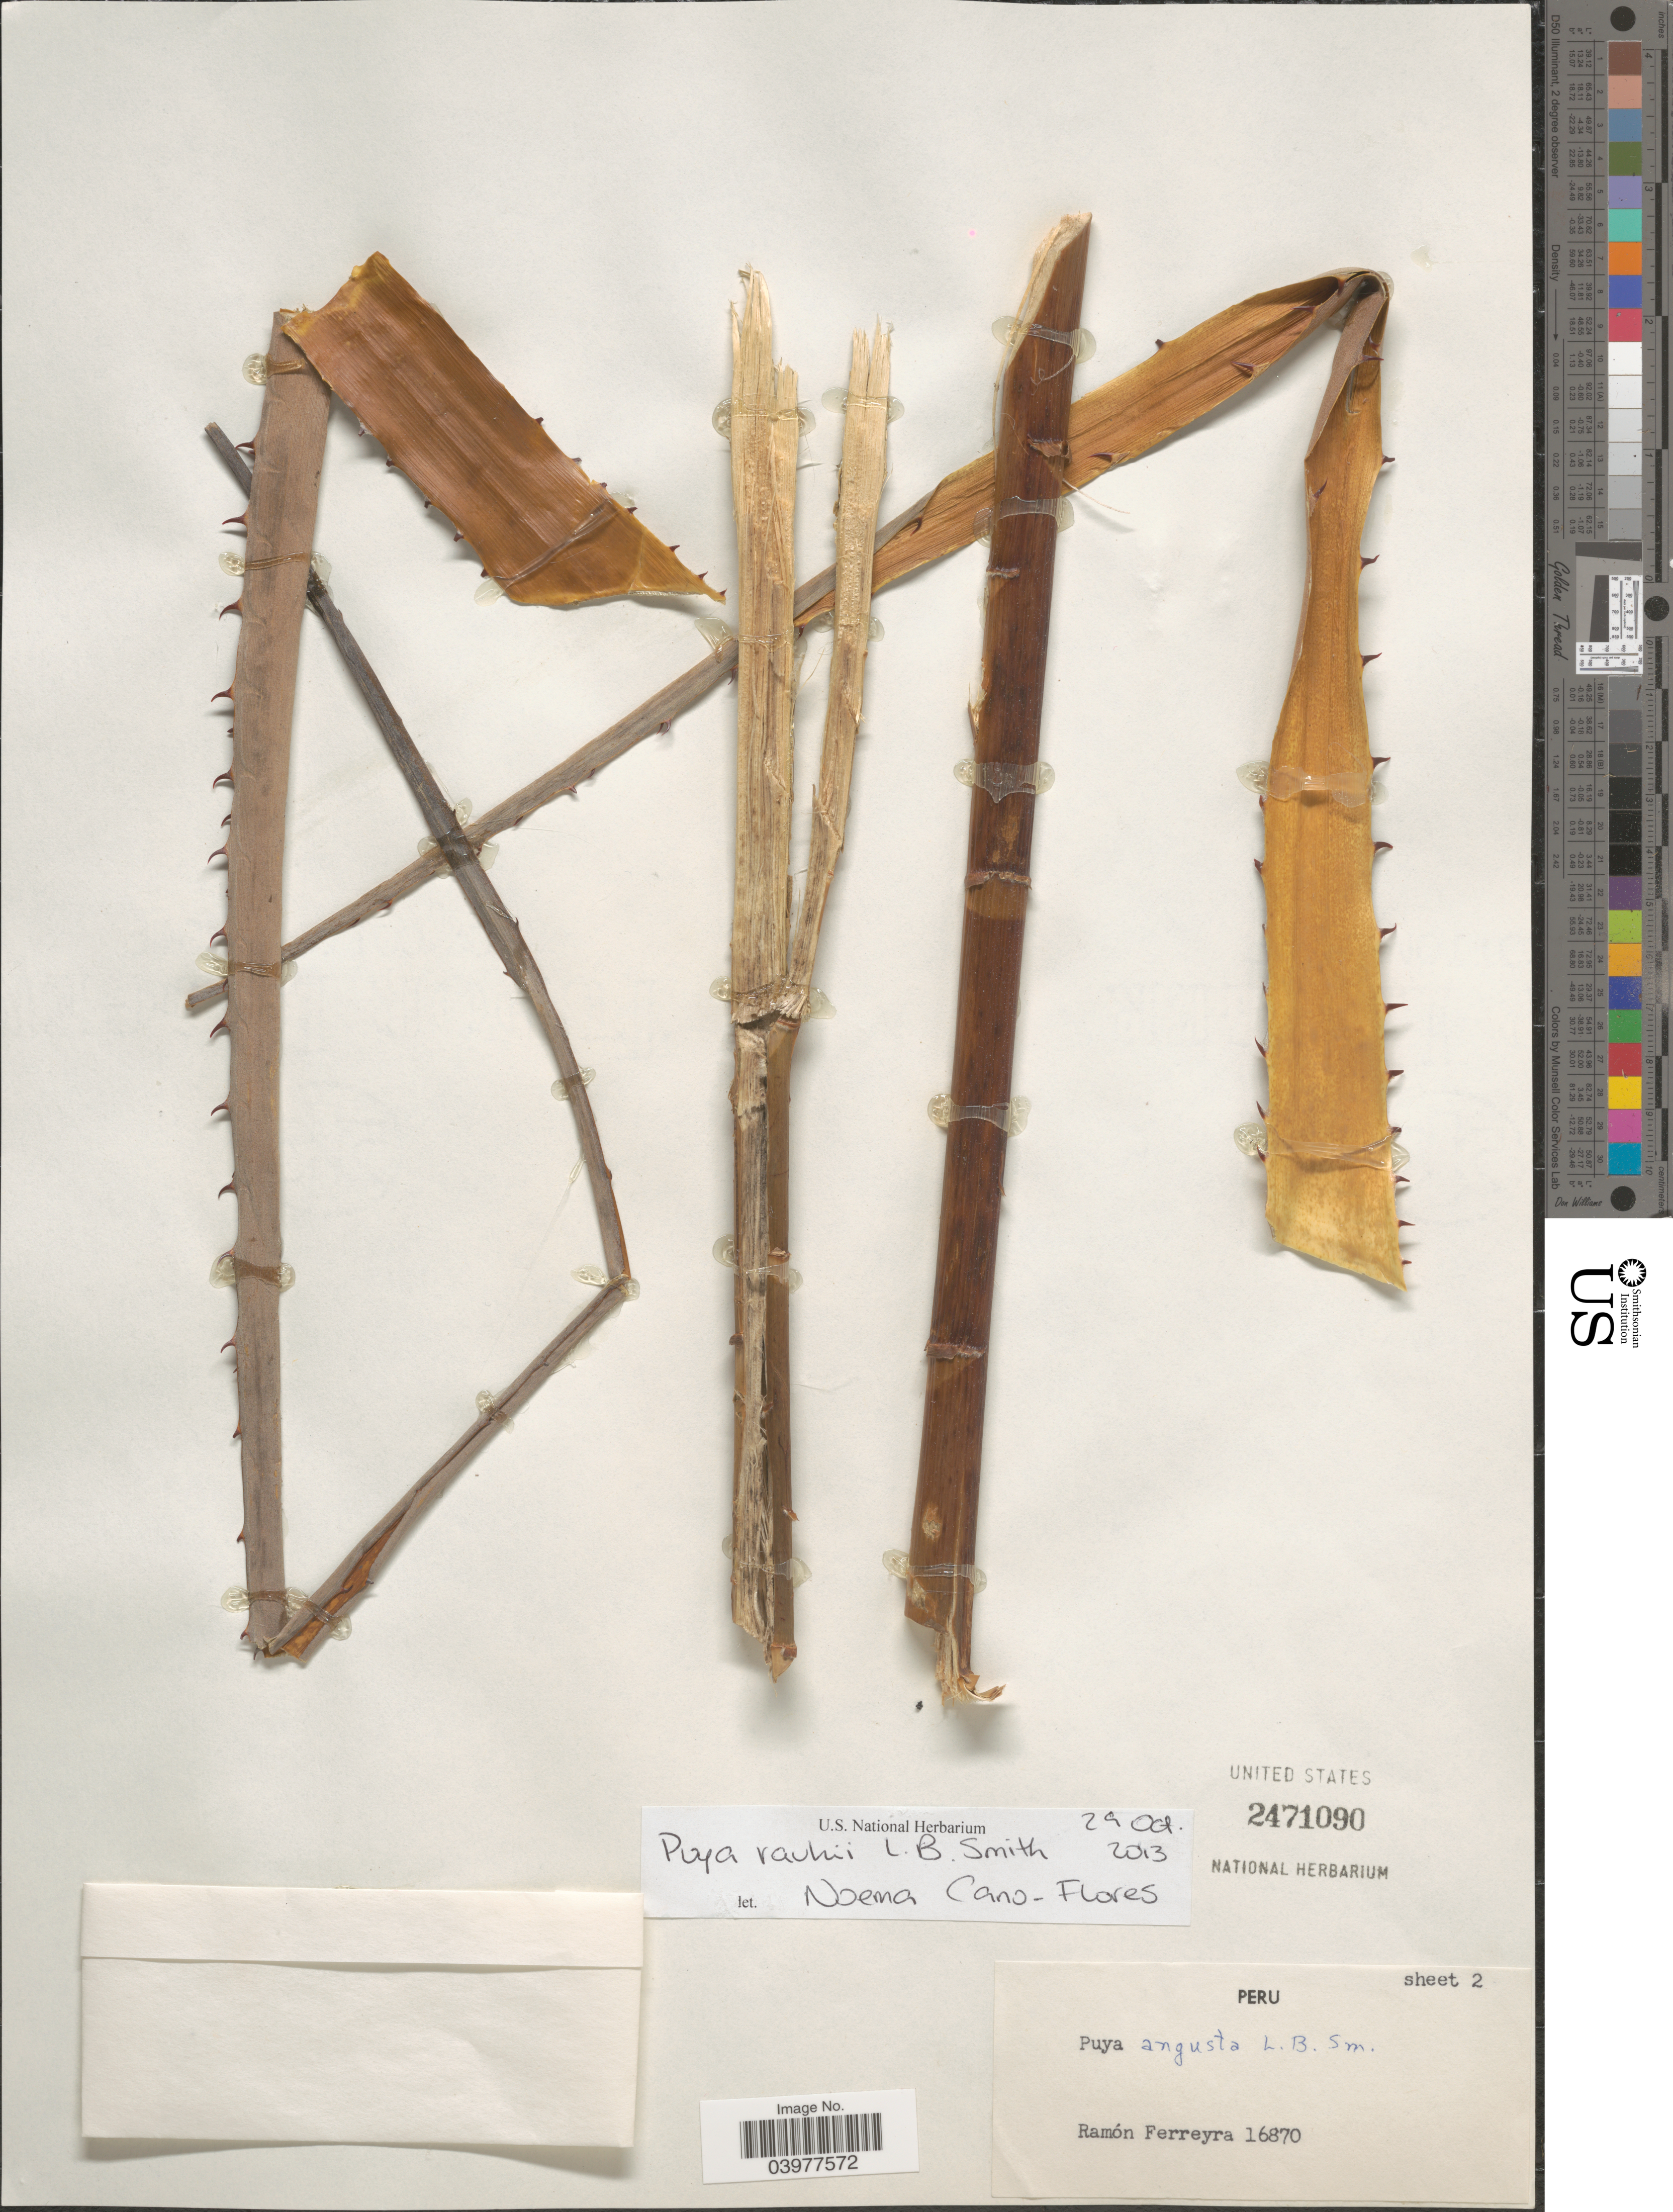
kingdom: Plantae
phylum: Tracheophyta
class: Liliopsida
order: Poales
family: Bromeliaceae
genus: Puya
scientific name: Puya rauhii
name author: L.B. Sm.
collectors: R. A. Ferreyra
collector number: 16870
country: Peru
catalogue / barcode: US 2471090